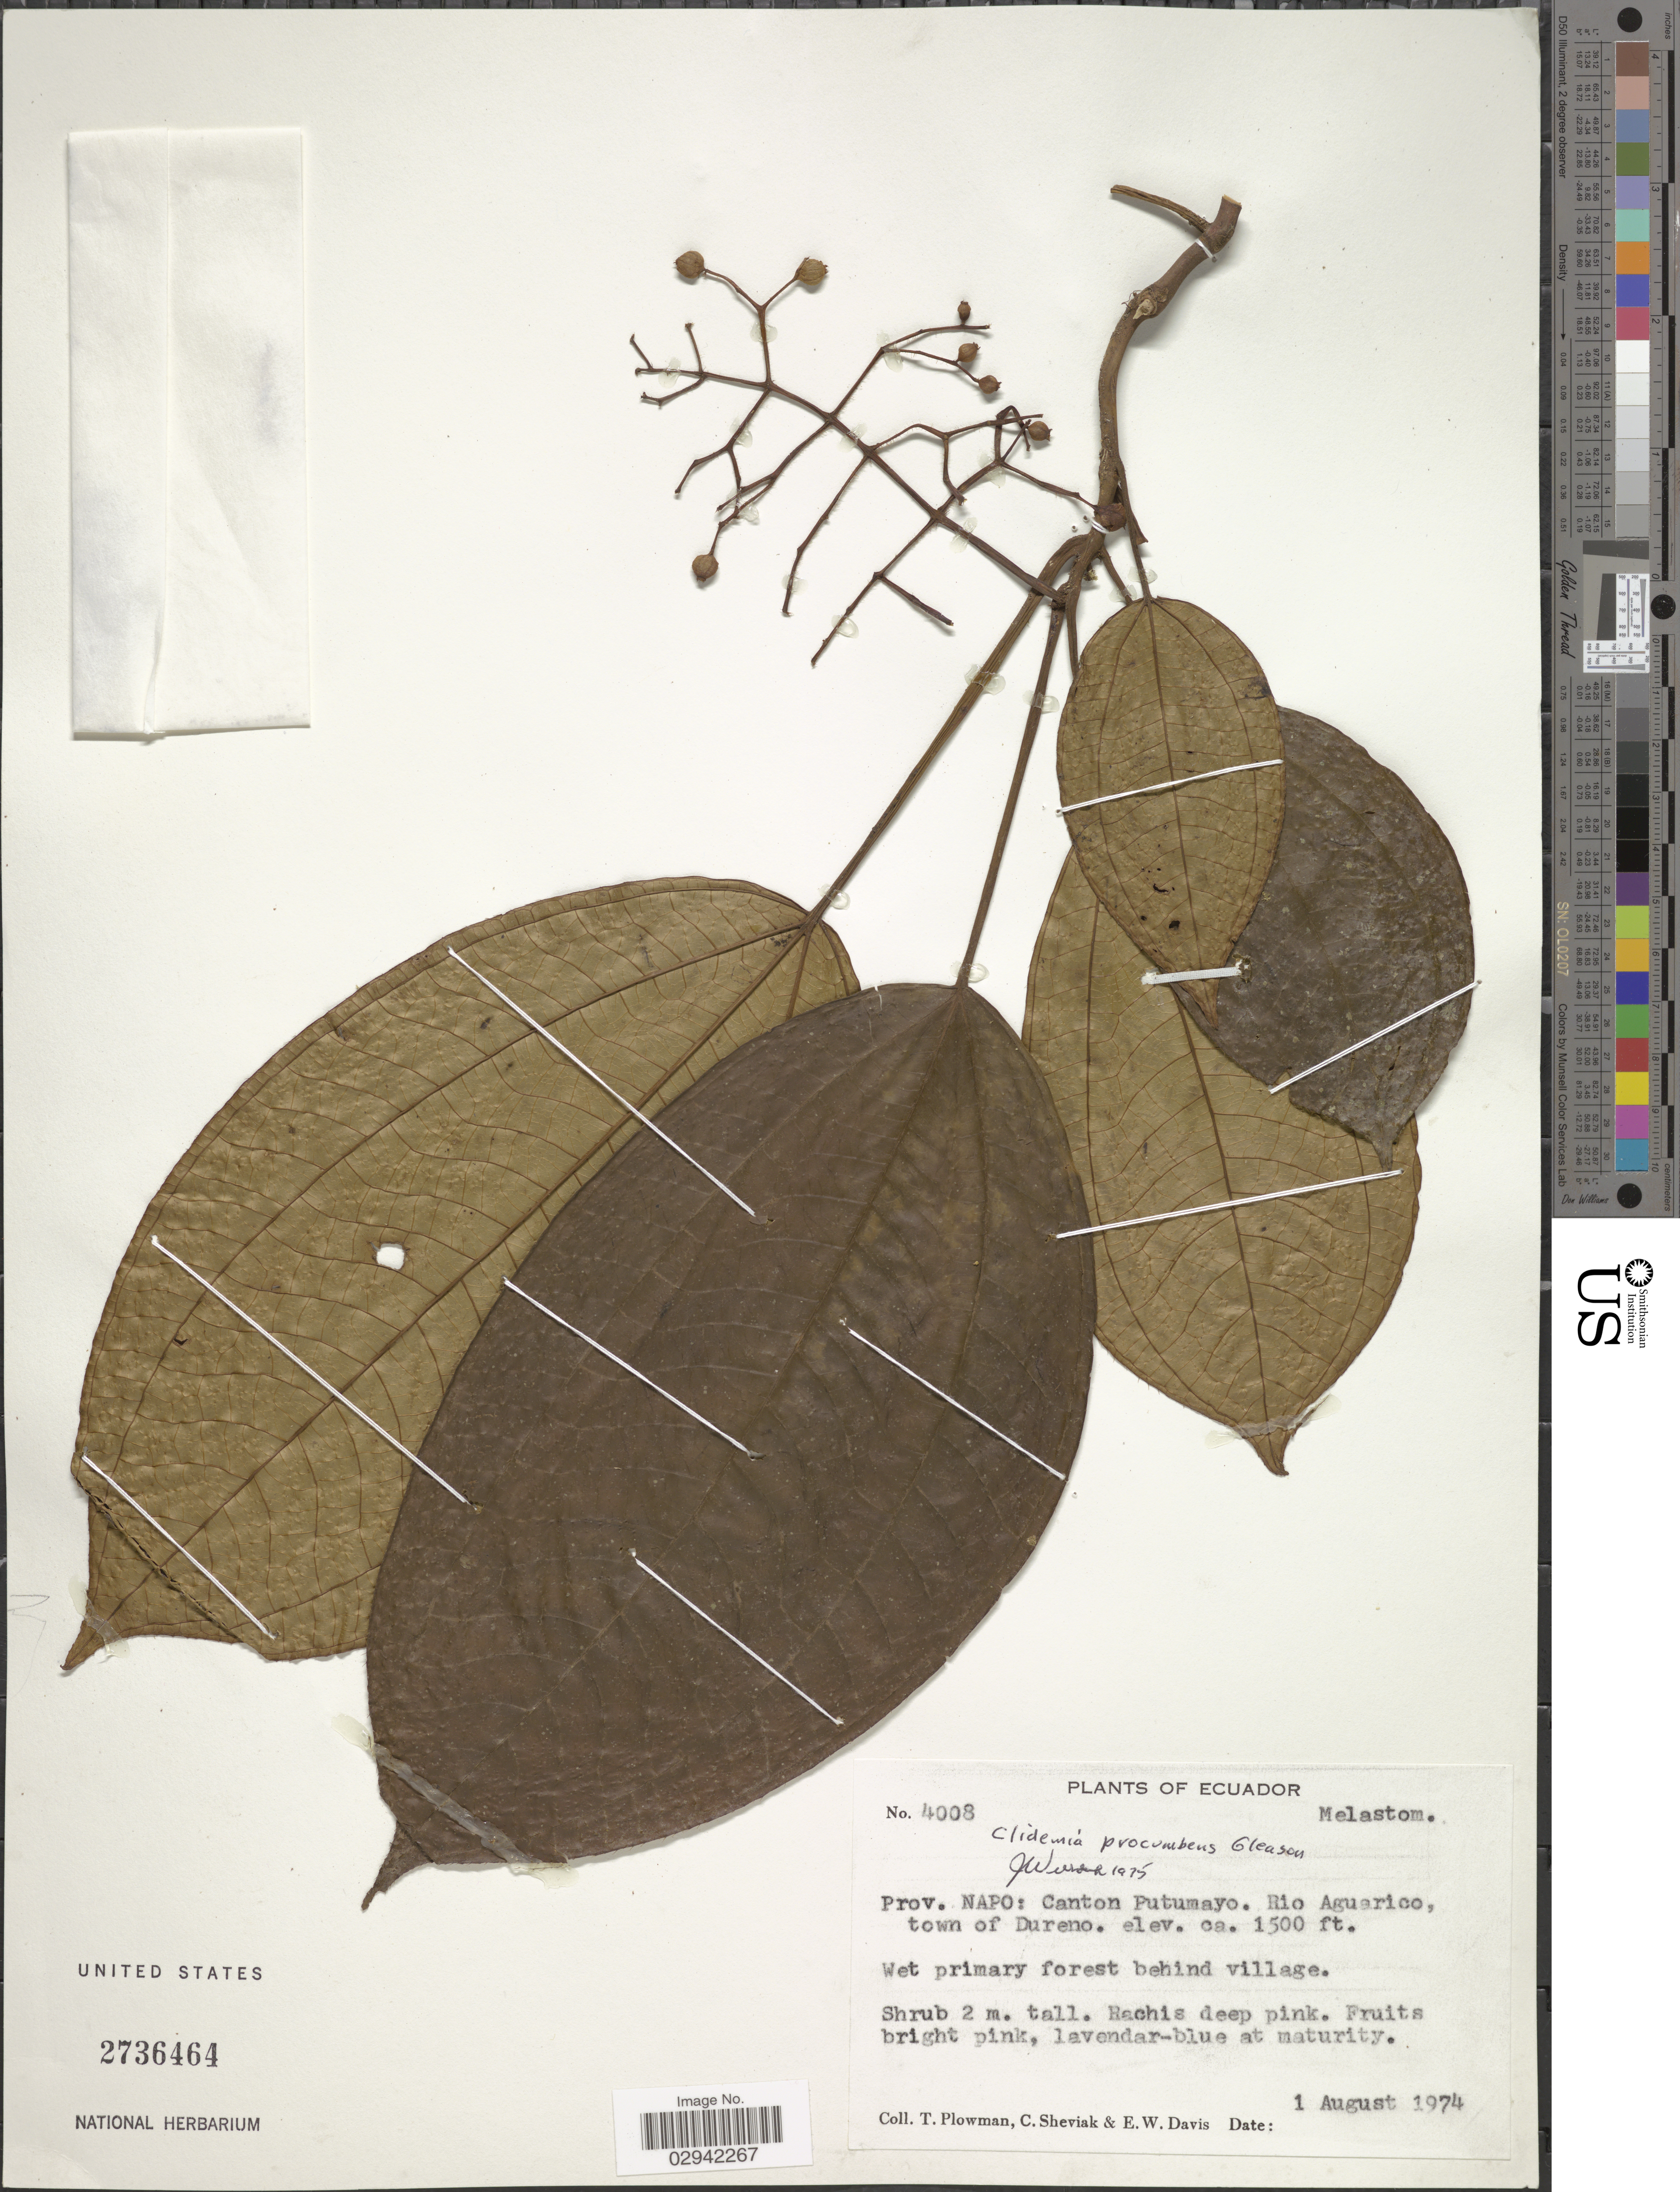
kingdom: Plantae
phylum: Tracheophyta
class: Magnoliopsida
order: Myrtales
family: Melastomataceae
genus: Miconia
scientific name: Miconia procumbens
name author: (Gleason) Wurdack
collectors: T. Plowman, C. J. Sheviak & E. W. Davis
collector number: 4008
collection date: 1974-08-01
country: Ecuador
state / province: Napo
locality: Canton Putumayo. Rio Aguarico, town of Dureno.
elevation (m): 457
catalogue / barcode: US 2736464